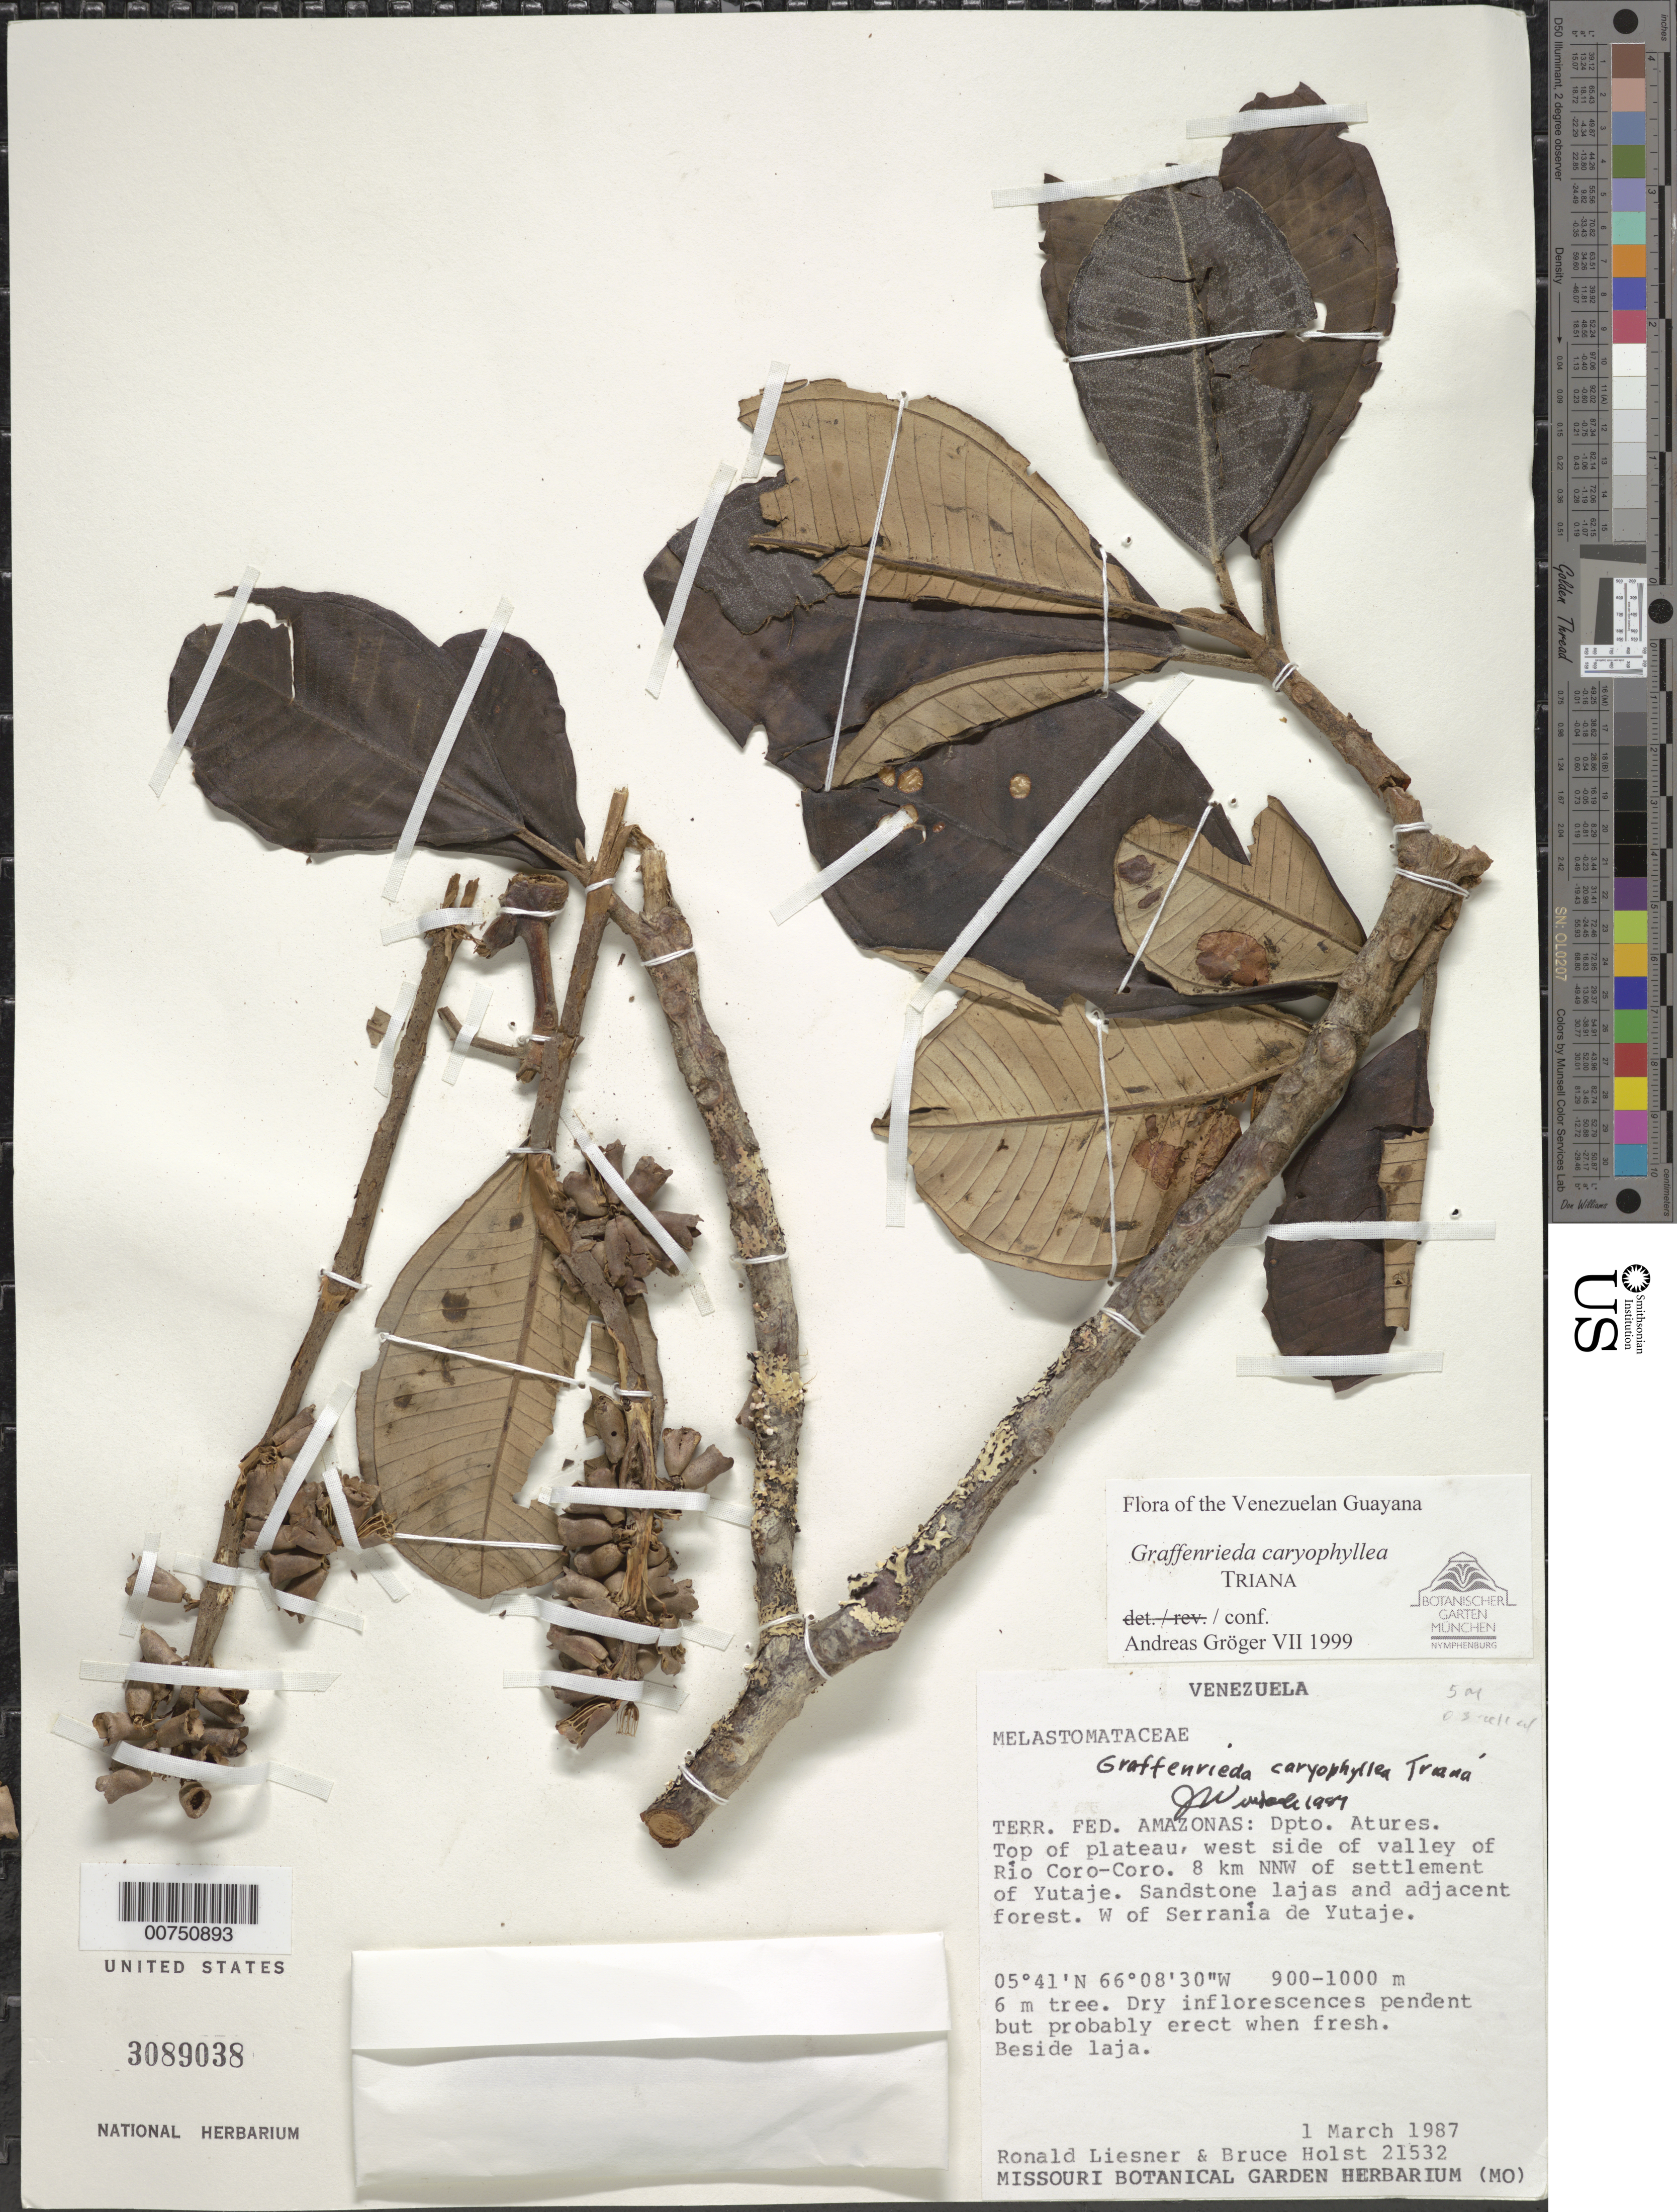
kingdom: Plantae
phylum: Tracheophyta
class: Magnoliopsida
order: Myrtales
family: Melastomataceae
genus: Graffenrieda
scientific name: Graffenrieda caryophyllea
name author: Triana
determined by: Gröger, A.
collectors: R. L. Liesner & B. Holst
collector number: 21532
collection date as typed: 1-Mar-87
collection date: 1987-03-01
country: Venezuela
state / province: Amazonas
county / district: Atures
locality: Río Coro-Coro, top of plateau, west side of valley, 8 km NNW of settlement of Yutajé; W of Serrania de Yutajé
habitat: Sandstone lajas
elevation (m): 900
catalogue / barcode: US 3089038